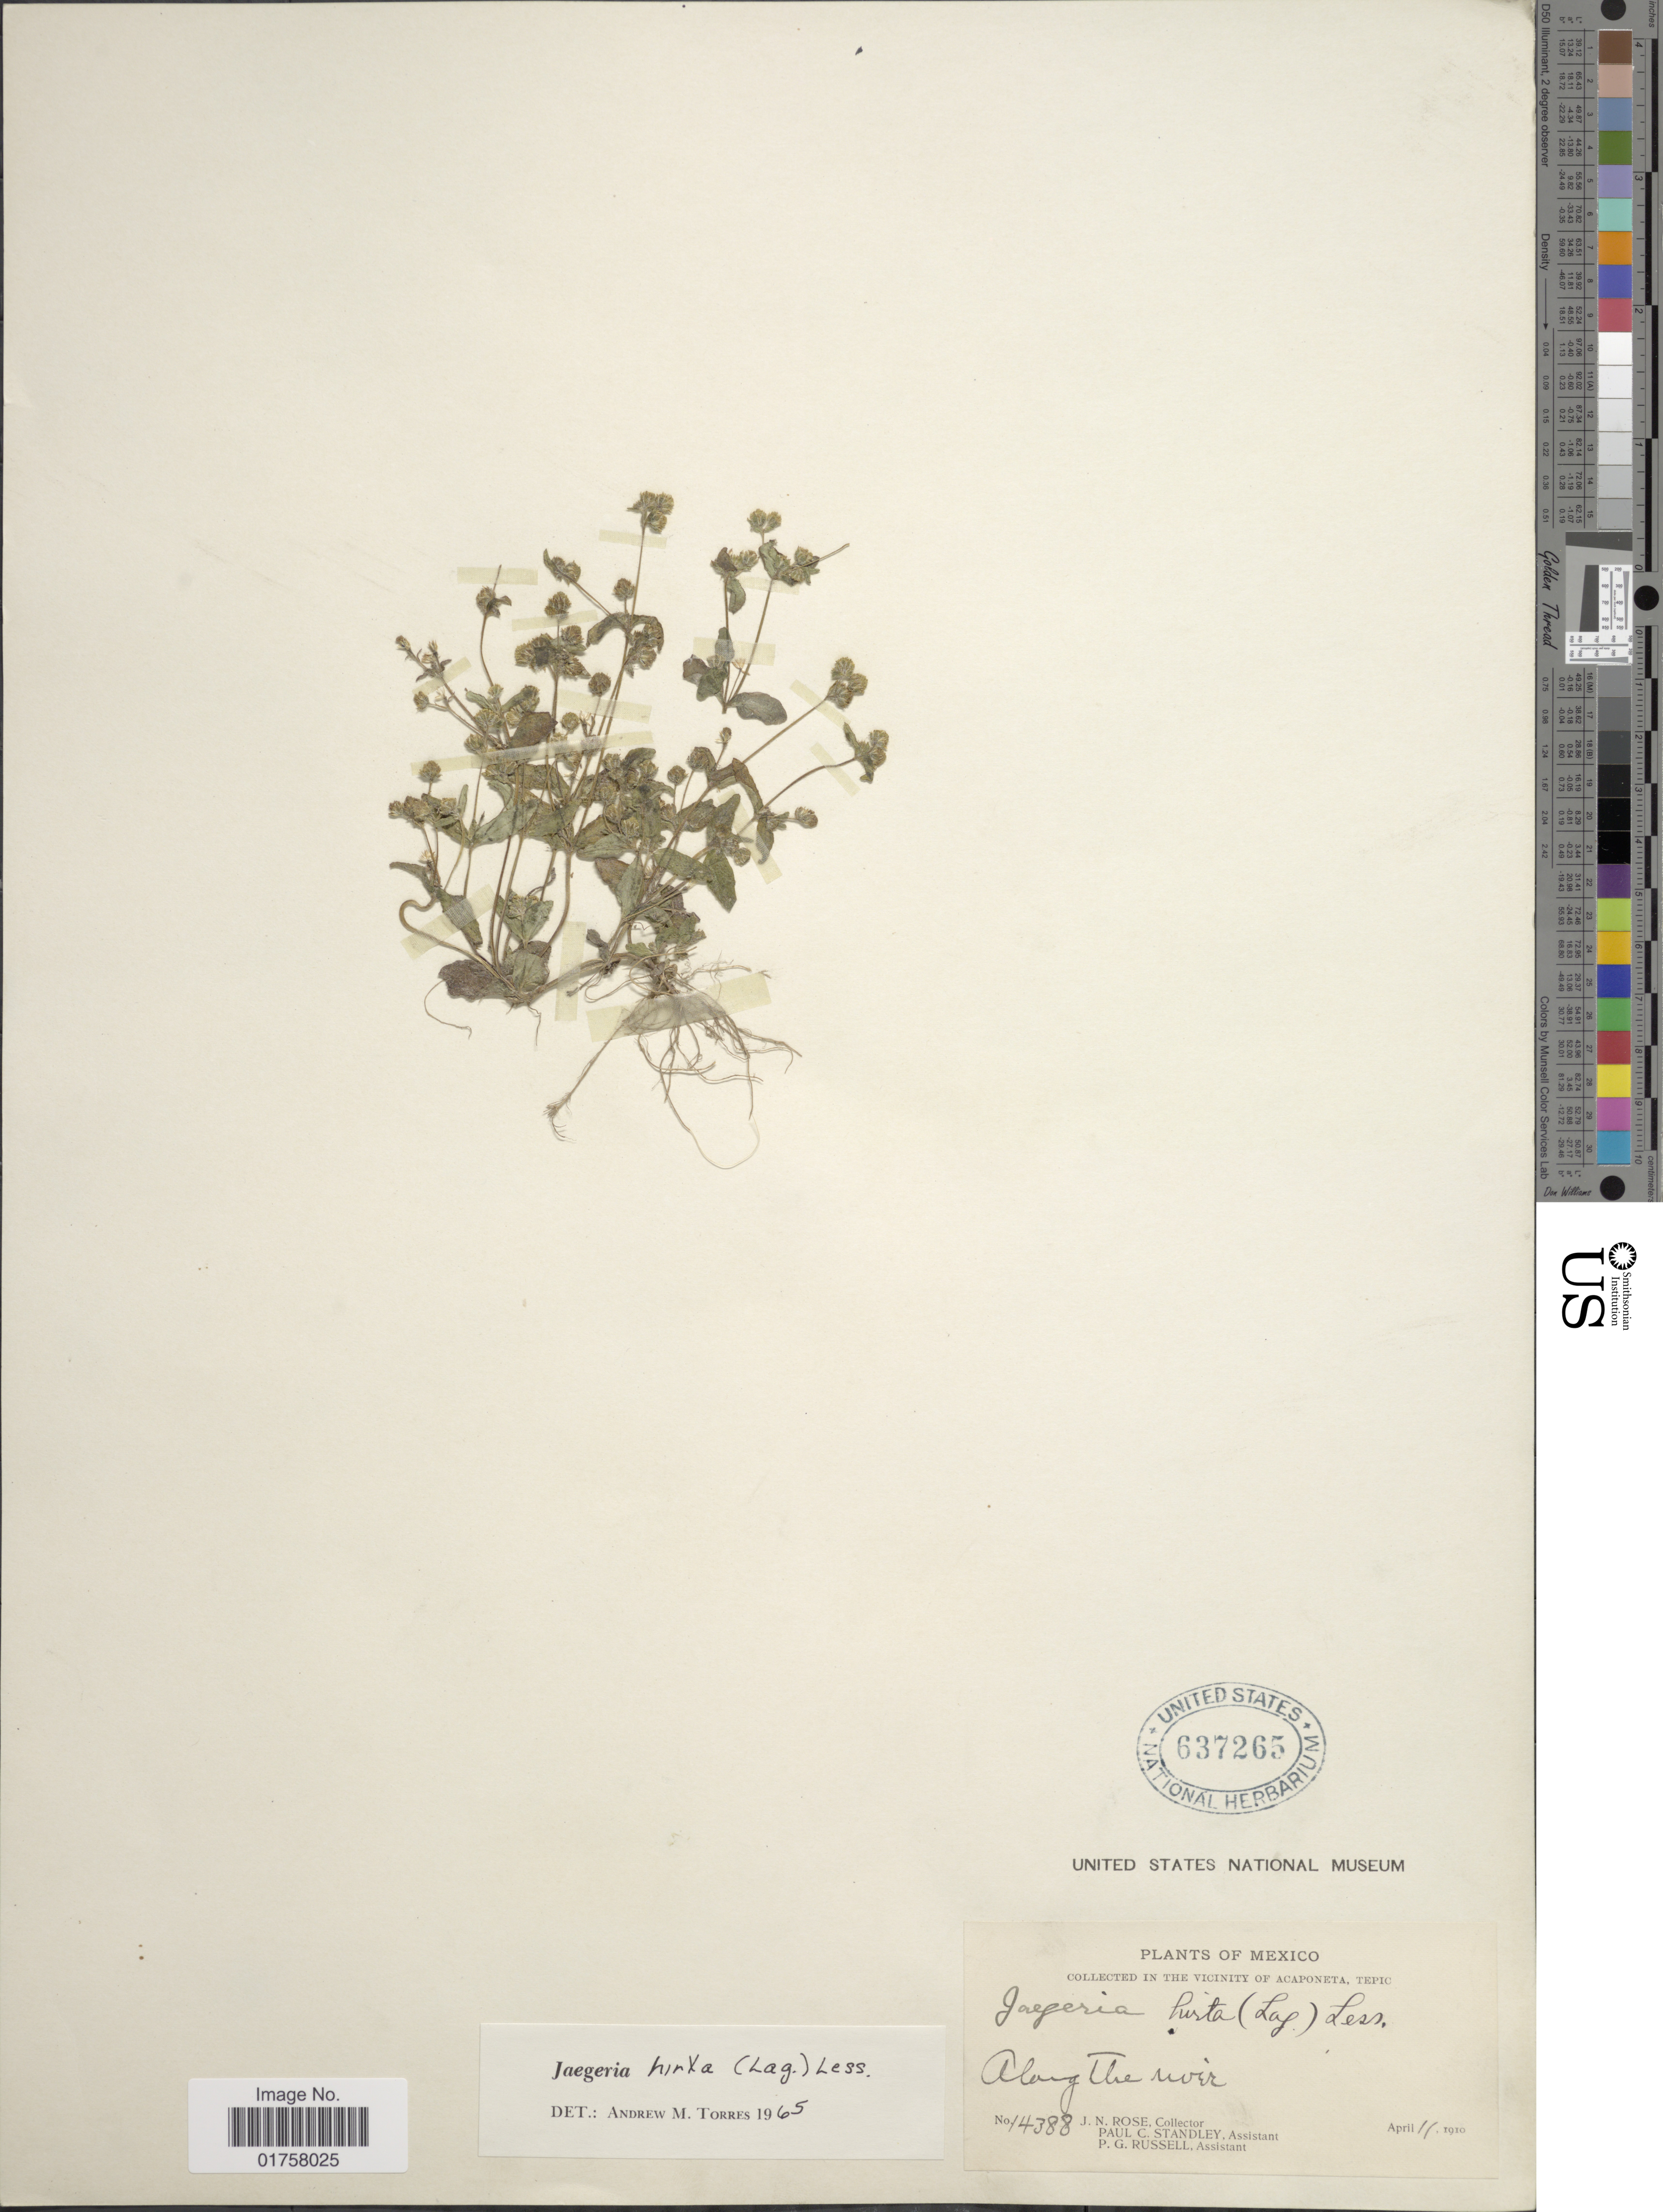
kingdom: Plantae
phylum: Tracheophyta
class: Magnoliopsida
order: Asterales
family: Asteraceae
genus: Jaegeria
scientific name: Jaegeria hirta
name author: (Lag.) Less.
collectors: J. N. Rose, P. C. Standley & P. G. Russell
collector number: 14388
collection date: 1910-04-11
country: Mexico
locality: In the Vicinity of Acaponeta, Tepic, Along the river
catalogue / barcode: US 637265